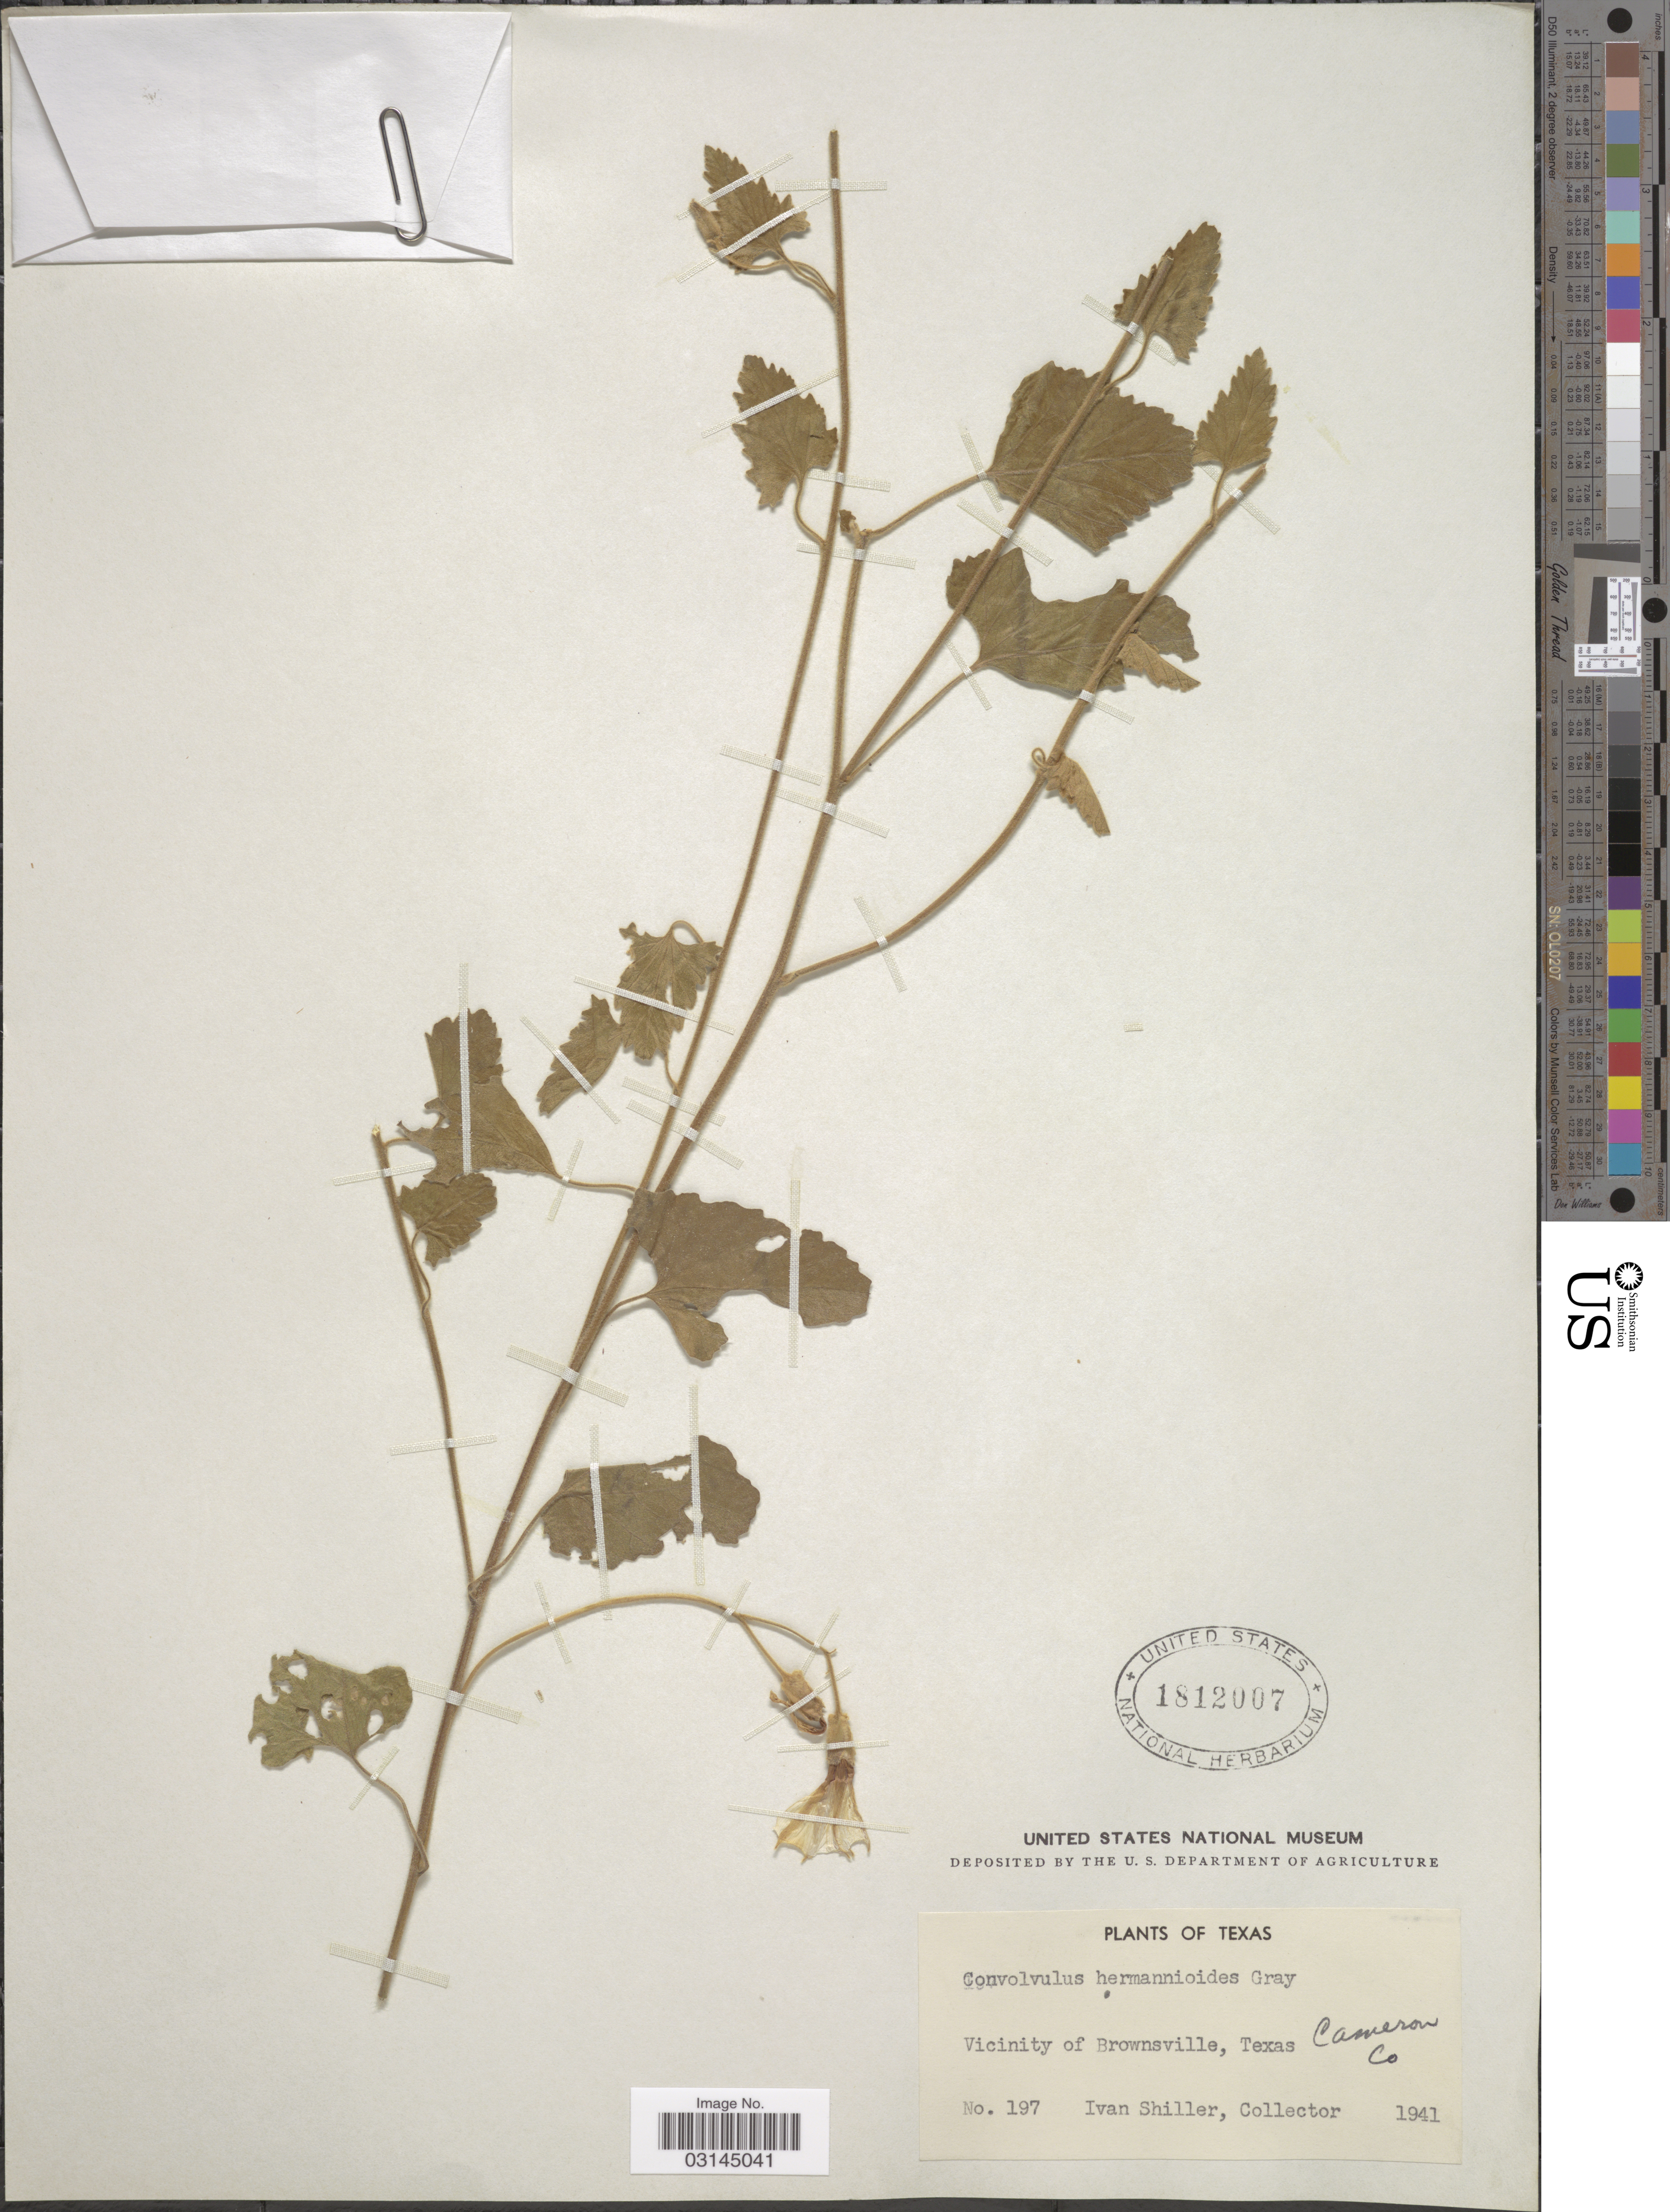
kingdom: Plantae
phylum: Tracheophyta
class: Magnoliopsida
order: Solanales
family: Convolvulaceae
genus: Convolvulus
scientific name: Convolvulus hermannioides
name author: A. Gray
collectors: I. Shiller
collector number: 197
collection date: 1941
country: United States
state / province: Texas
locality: Vicinity of Brownsville. Cameron Co.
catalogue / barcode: US 1812007